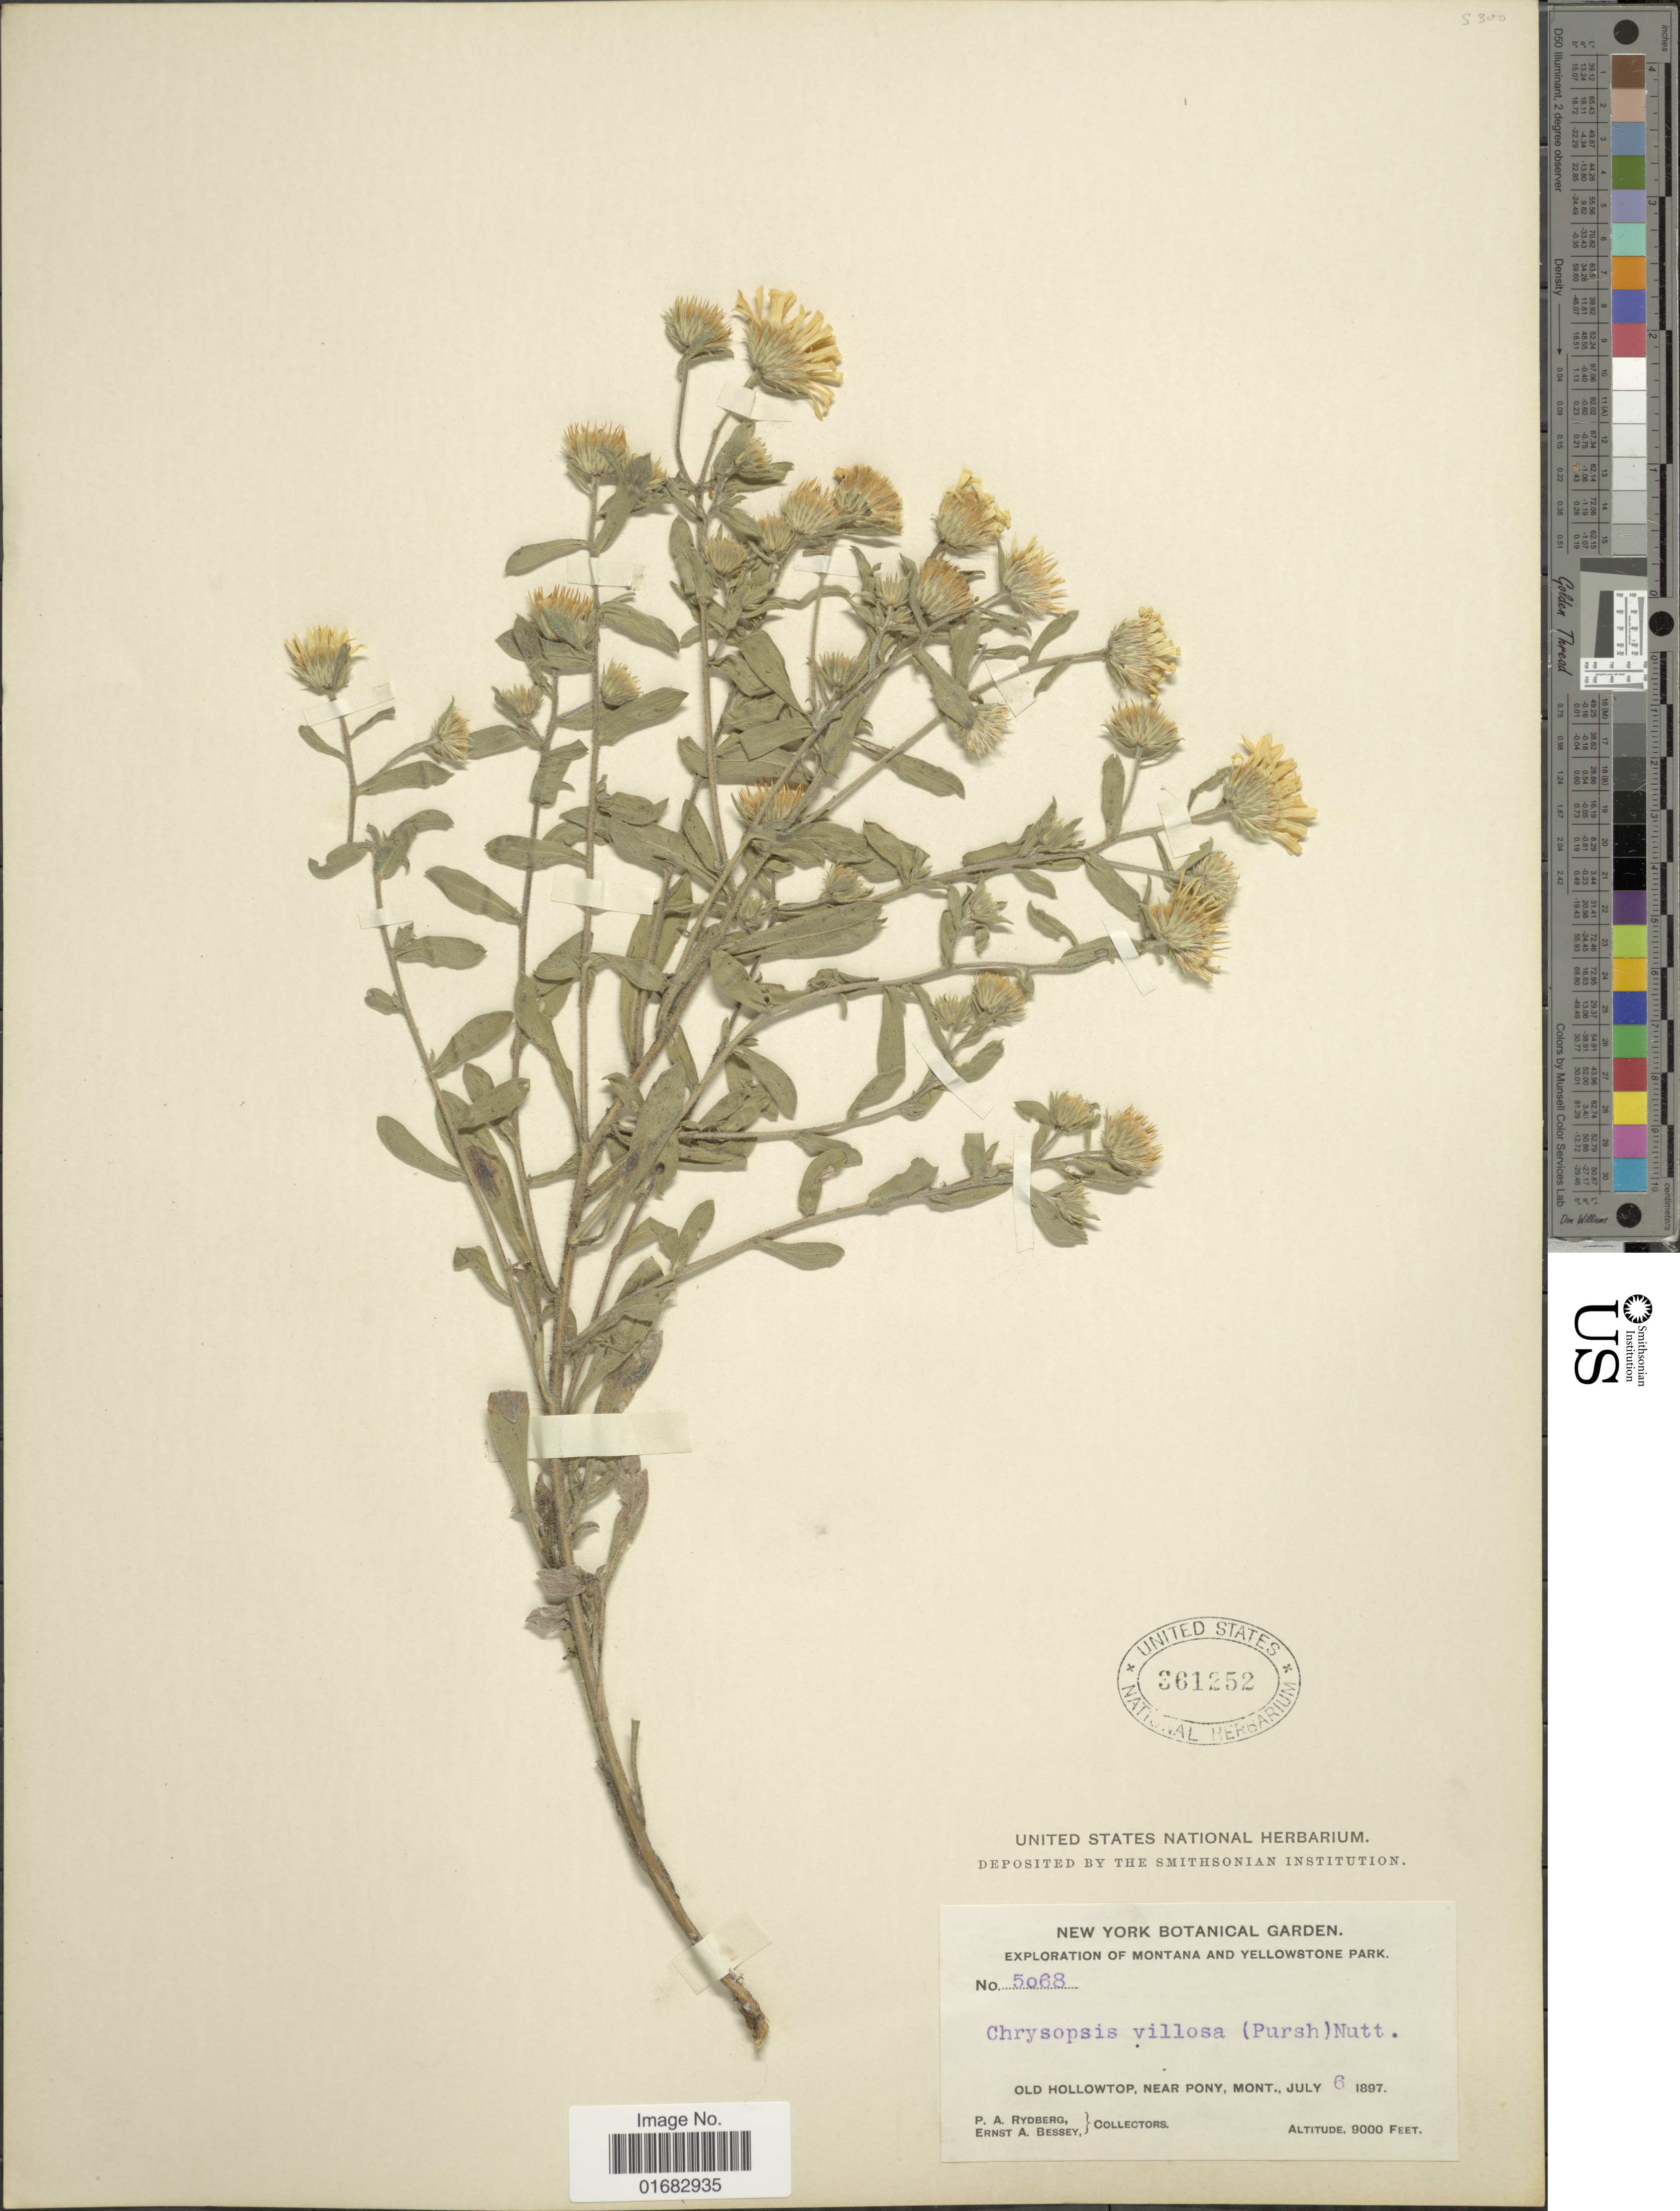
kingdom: Plantae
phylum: Tracheophyta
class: Magnoliopsida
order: Asterales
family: Asteraceae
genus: Heterotheca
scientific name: Heterotheca villosa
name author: (Pursh) Shinners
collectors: P. A. Rydberg & E. A. Bessey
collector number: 5068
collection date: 1897-07-06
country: United States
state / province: Montana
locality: Montana and Yellowstone Park, Old Hollowtop, near Pony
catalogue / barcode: US 361252